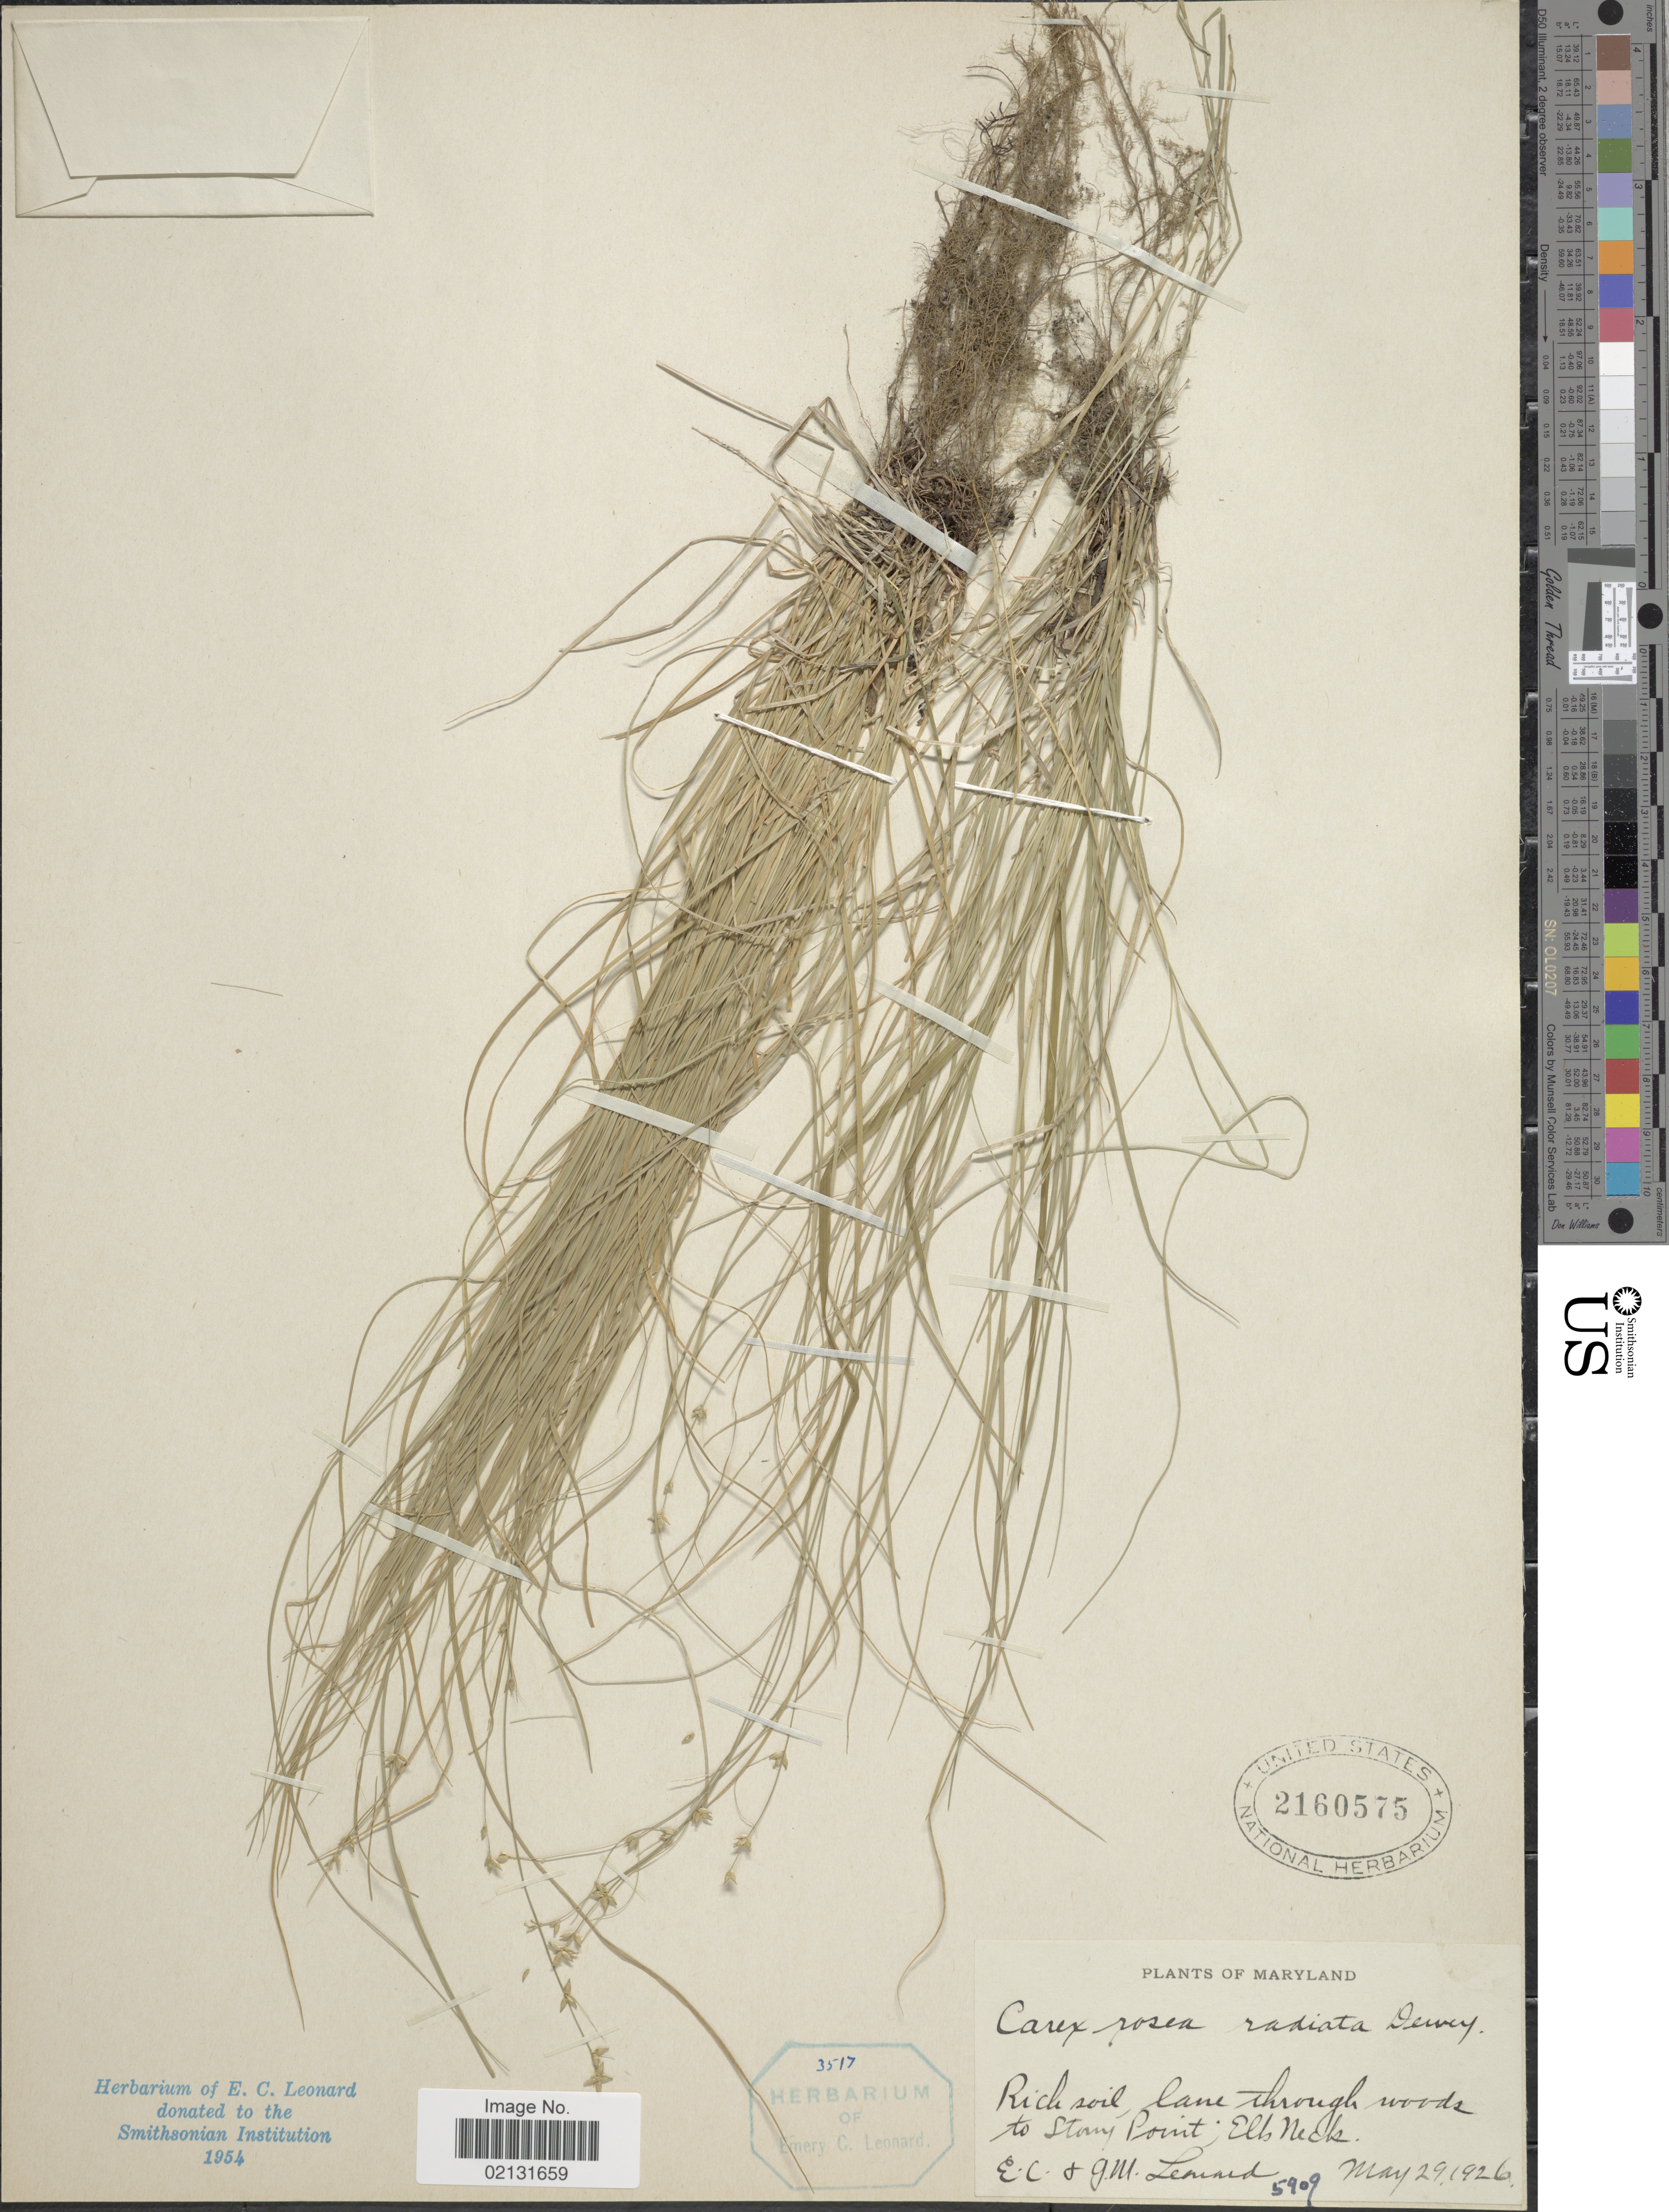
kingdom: Plantae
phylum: Tracheophyta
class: Liliopsida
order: Poales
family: Cyperaceae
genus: Carex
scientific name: Carex rosea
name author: Willd.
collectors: E. C. Leonard & G. M. Leonard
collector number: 5909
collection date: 1926-05-29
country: United States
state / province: Maryland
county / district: Cecil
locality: Rich soil, lane through woods to Stony Point,; Elk Neck.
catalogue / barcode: US 2160575